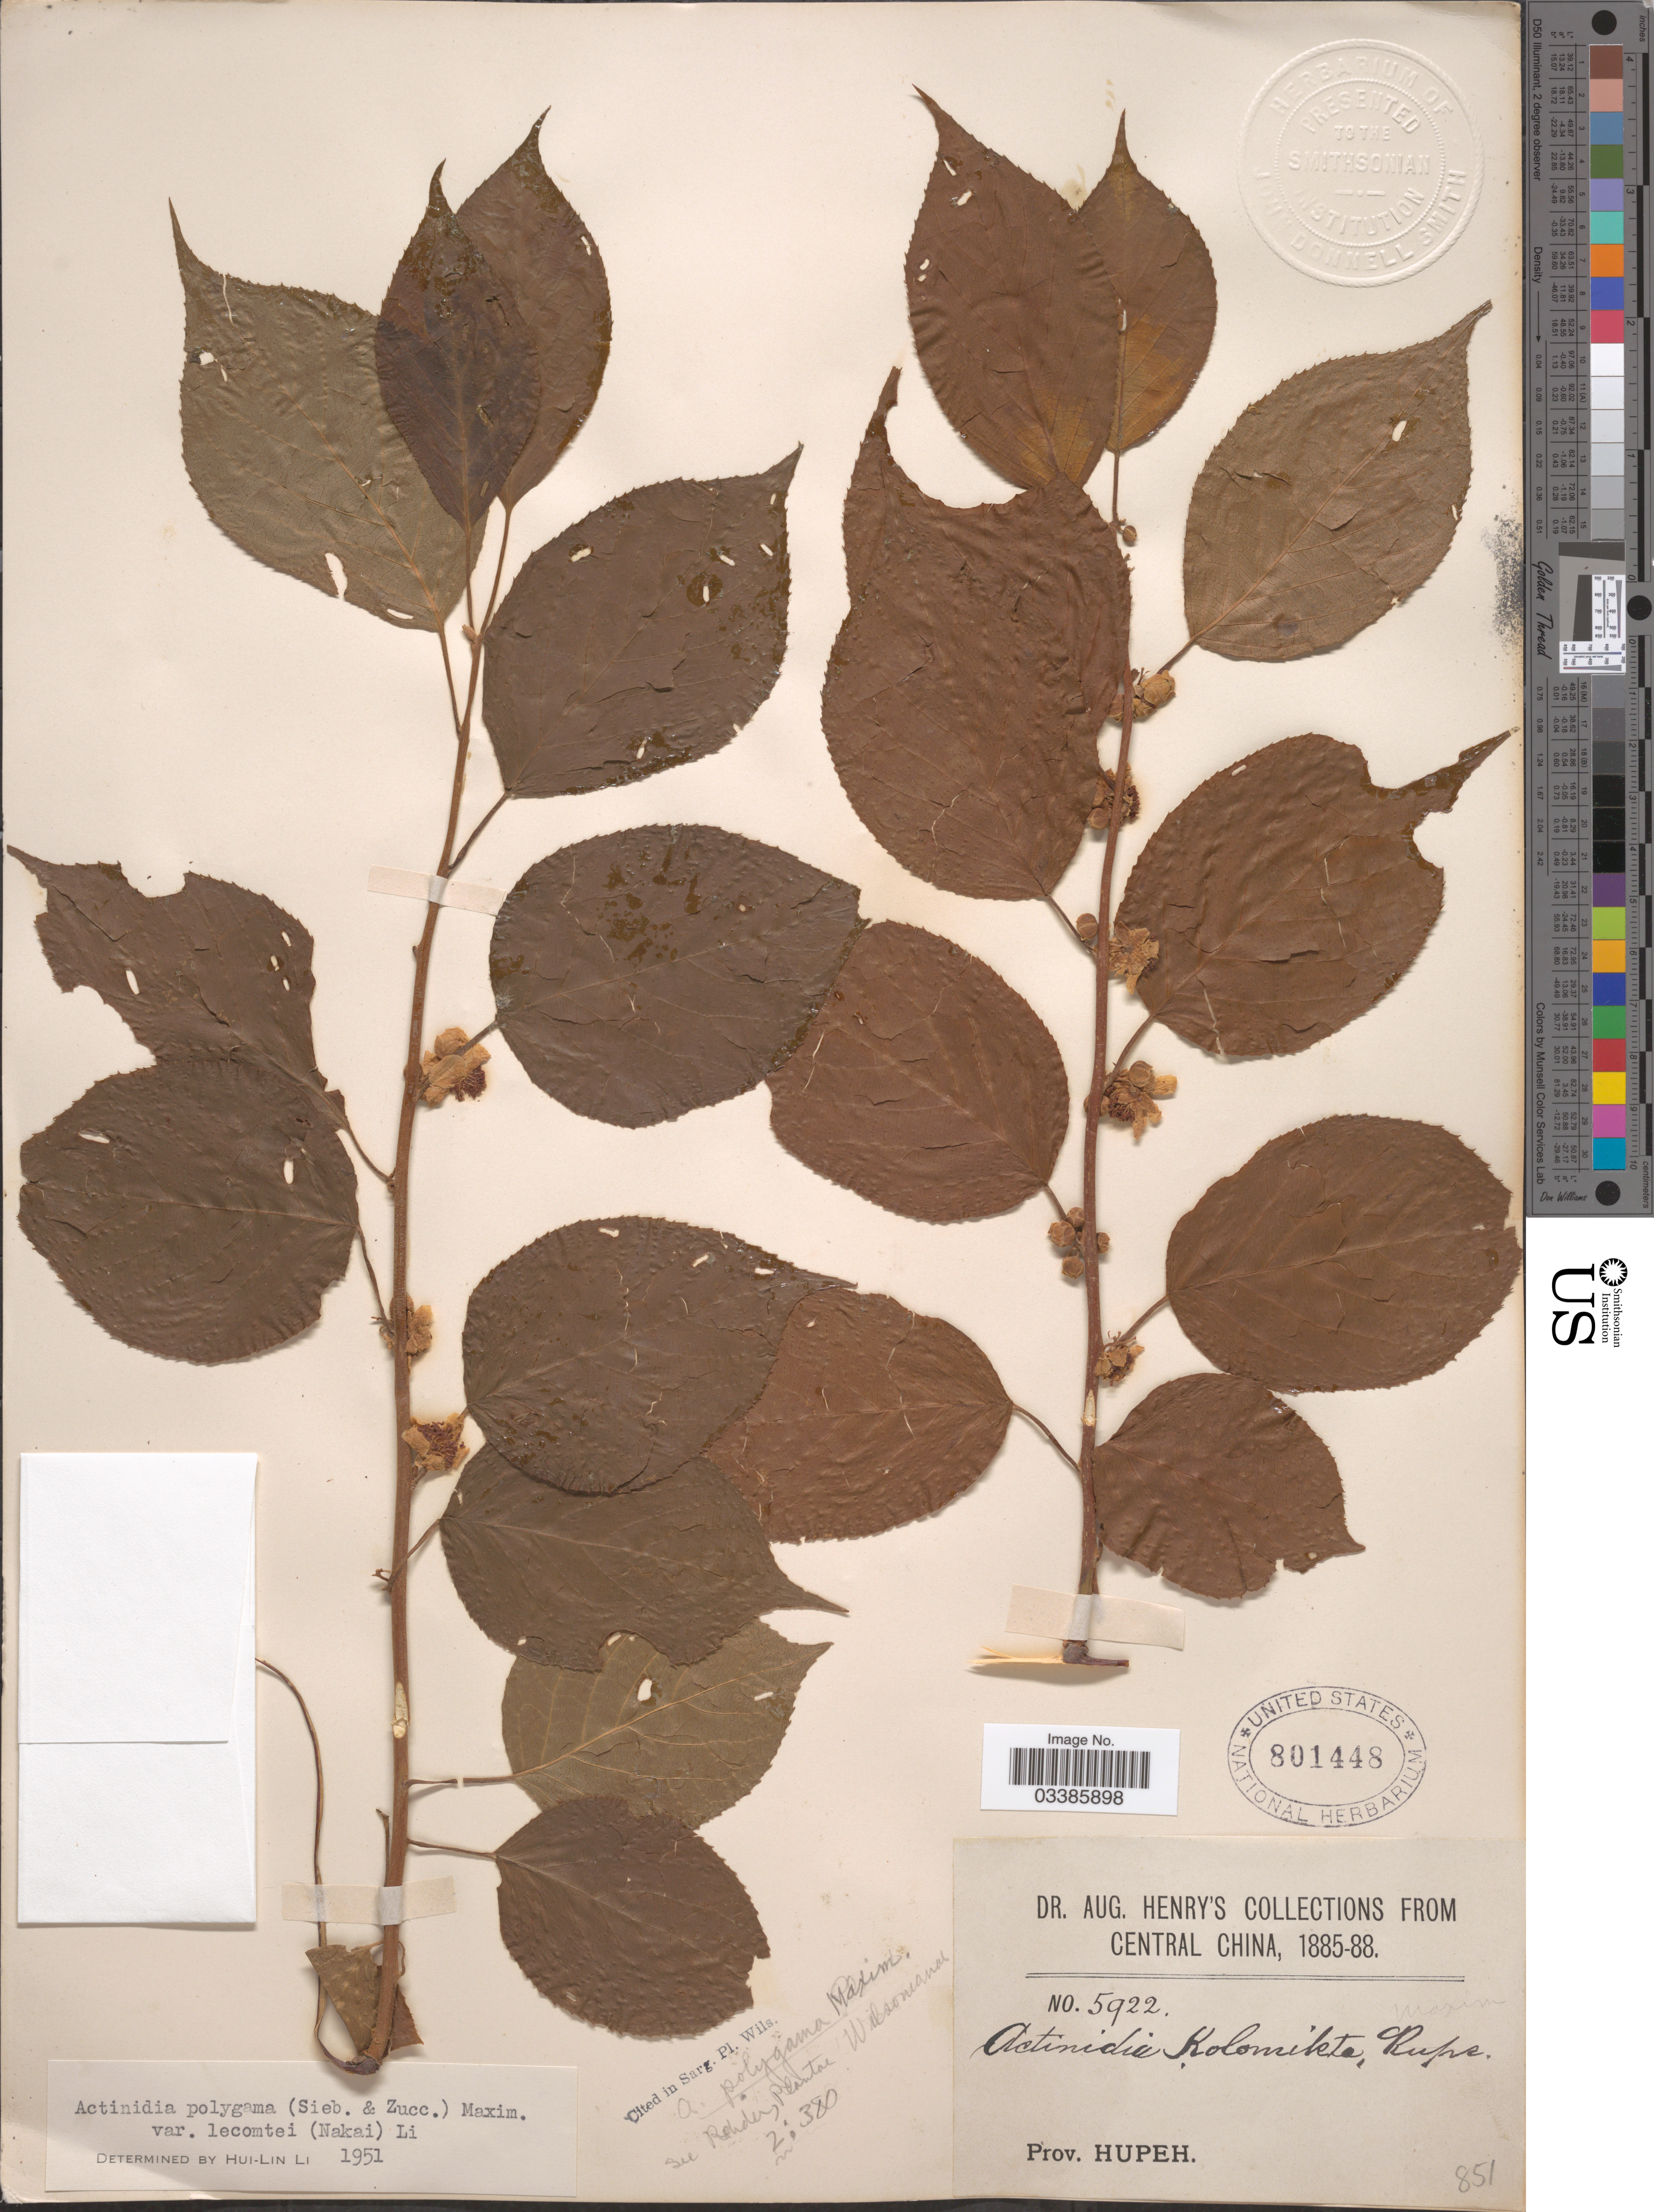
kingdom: Plantae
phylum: Tracheophyta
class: Magnoliopsida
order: Ericales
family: Actinidiaceae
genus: Actinidia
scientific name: Actinidia polygama var. lecomtei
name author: (Nakai) H.L. Li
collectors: A. Henry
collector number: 5922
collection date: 1885/1888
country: China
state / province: Hubei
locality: Central China. Prov. Hupeh.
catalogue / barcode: US 801448